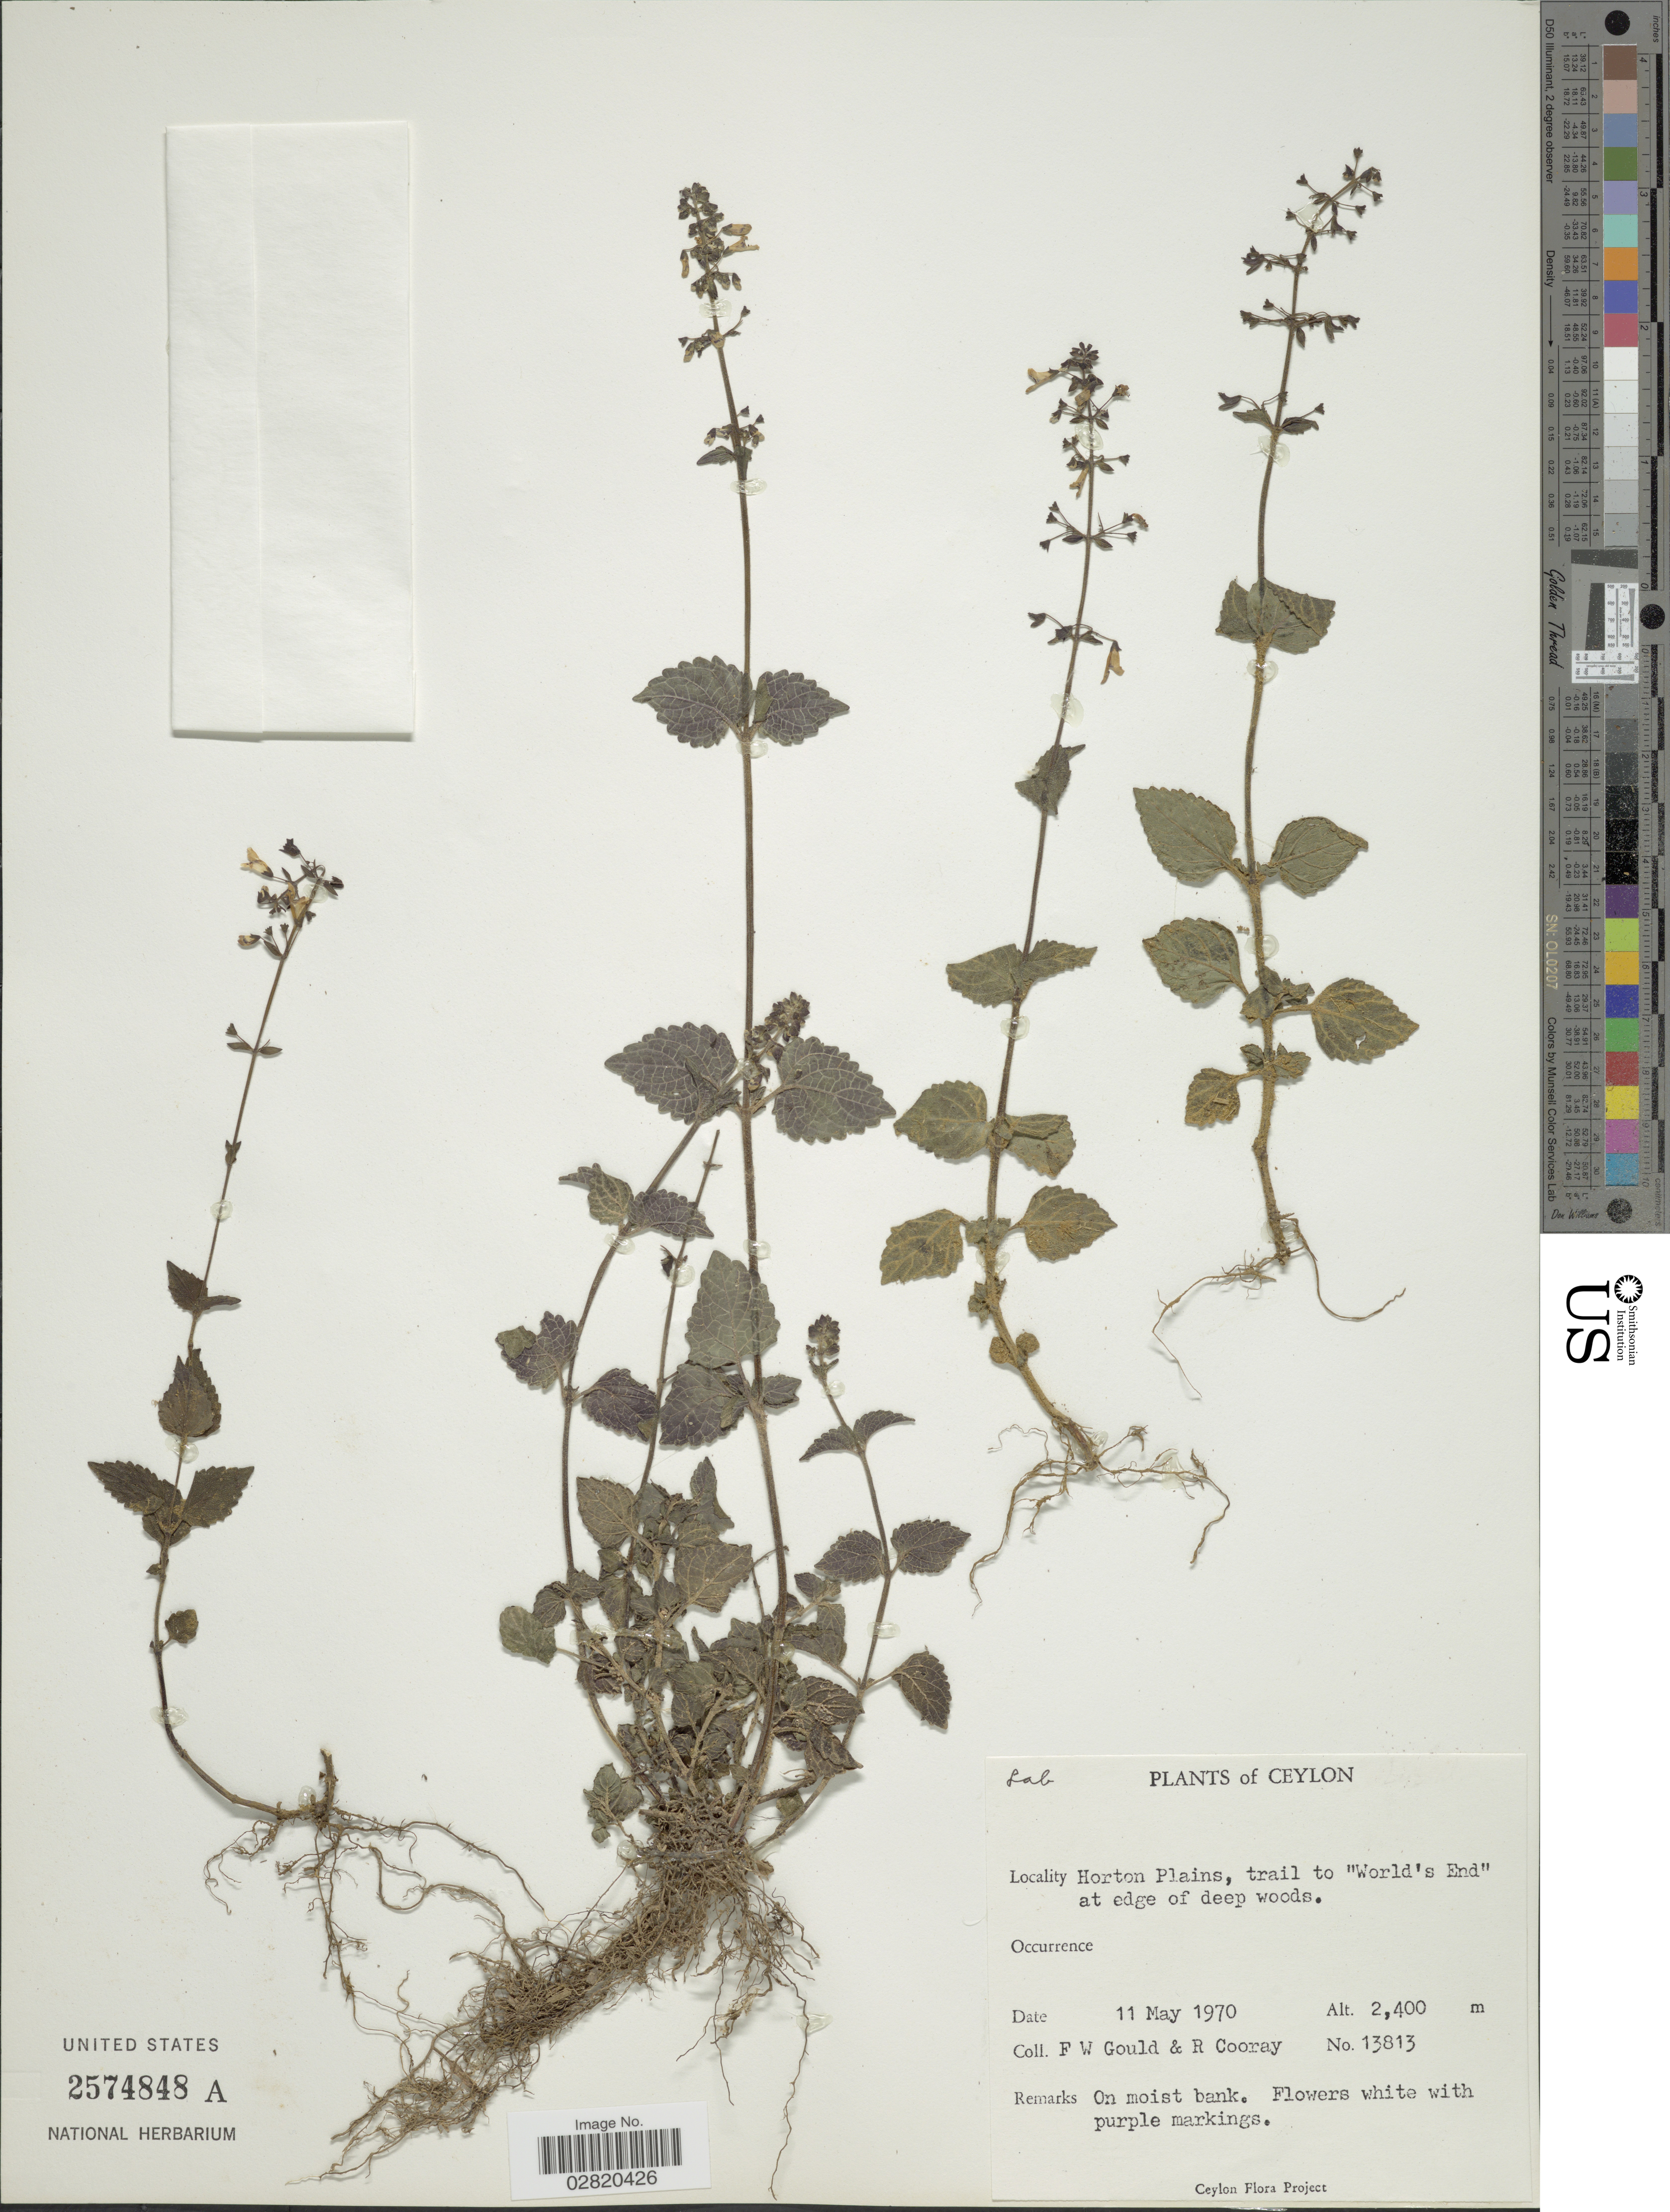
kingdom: Plantae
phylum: Tracheophyta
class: Magnoliopsida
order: Lamiales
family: Lamiaceae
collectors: F. W. Gould & R. Cooray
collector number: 13813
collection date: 1970-05-11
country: Sri Lanka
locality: Ceylon. Horton Plains, trail to "World's End".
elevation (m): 2400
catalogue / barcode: US 2574848A